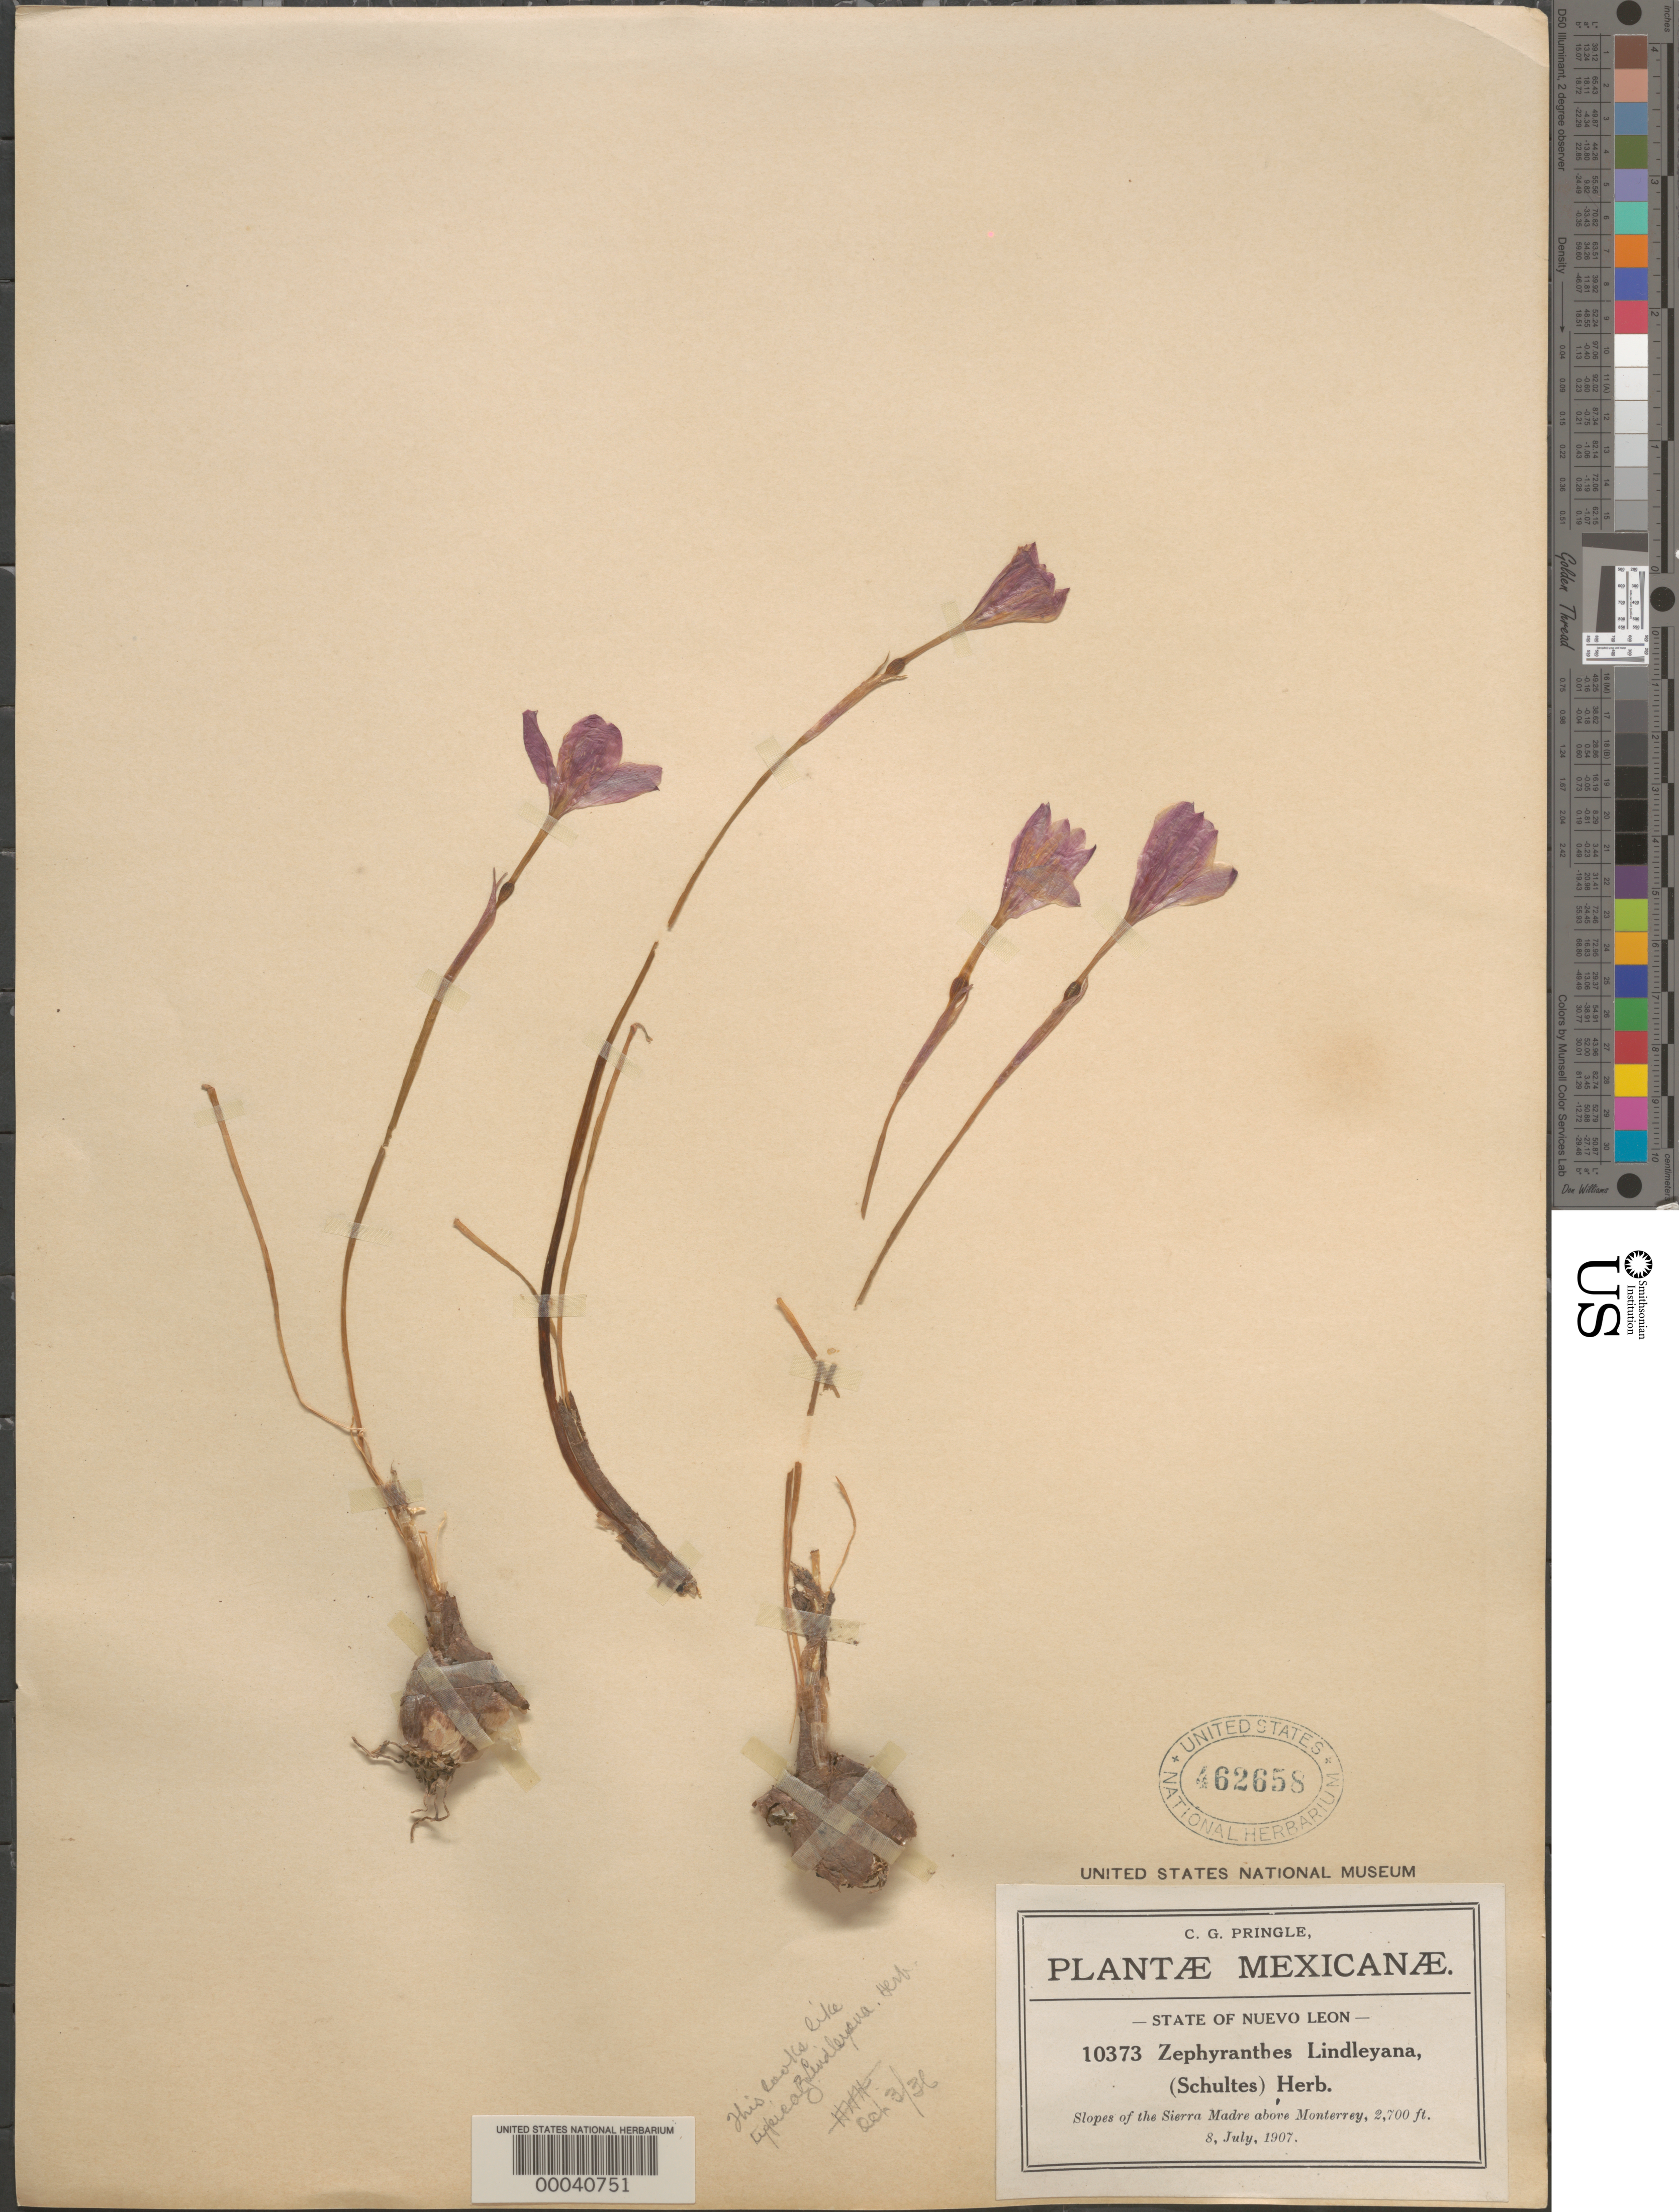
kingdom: Plantae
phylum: Tracheophyta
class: Liliopsida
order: Asparagales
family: Amaryllidaceae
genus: Zephyranthes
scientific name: Zephyranthes lindleyana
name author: Herb.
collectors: C. G. Pringle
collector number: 10373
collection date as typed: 08 Jul 1907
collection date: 1907-07-08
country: Mexico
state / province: Nuevo León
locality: Slopes of the Sierra Madre above Monterrey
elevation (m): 823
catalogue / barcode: US 462658